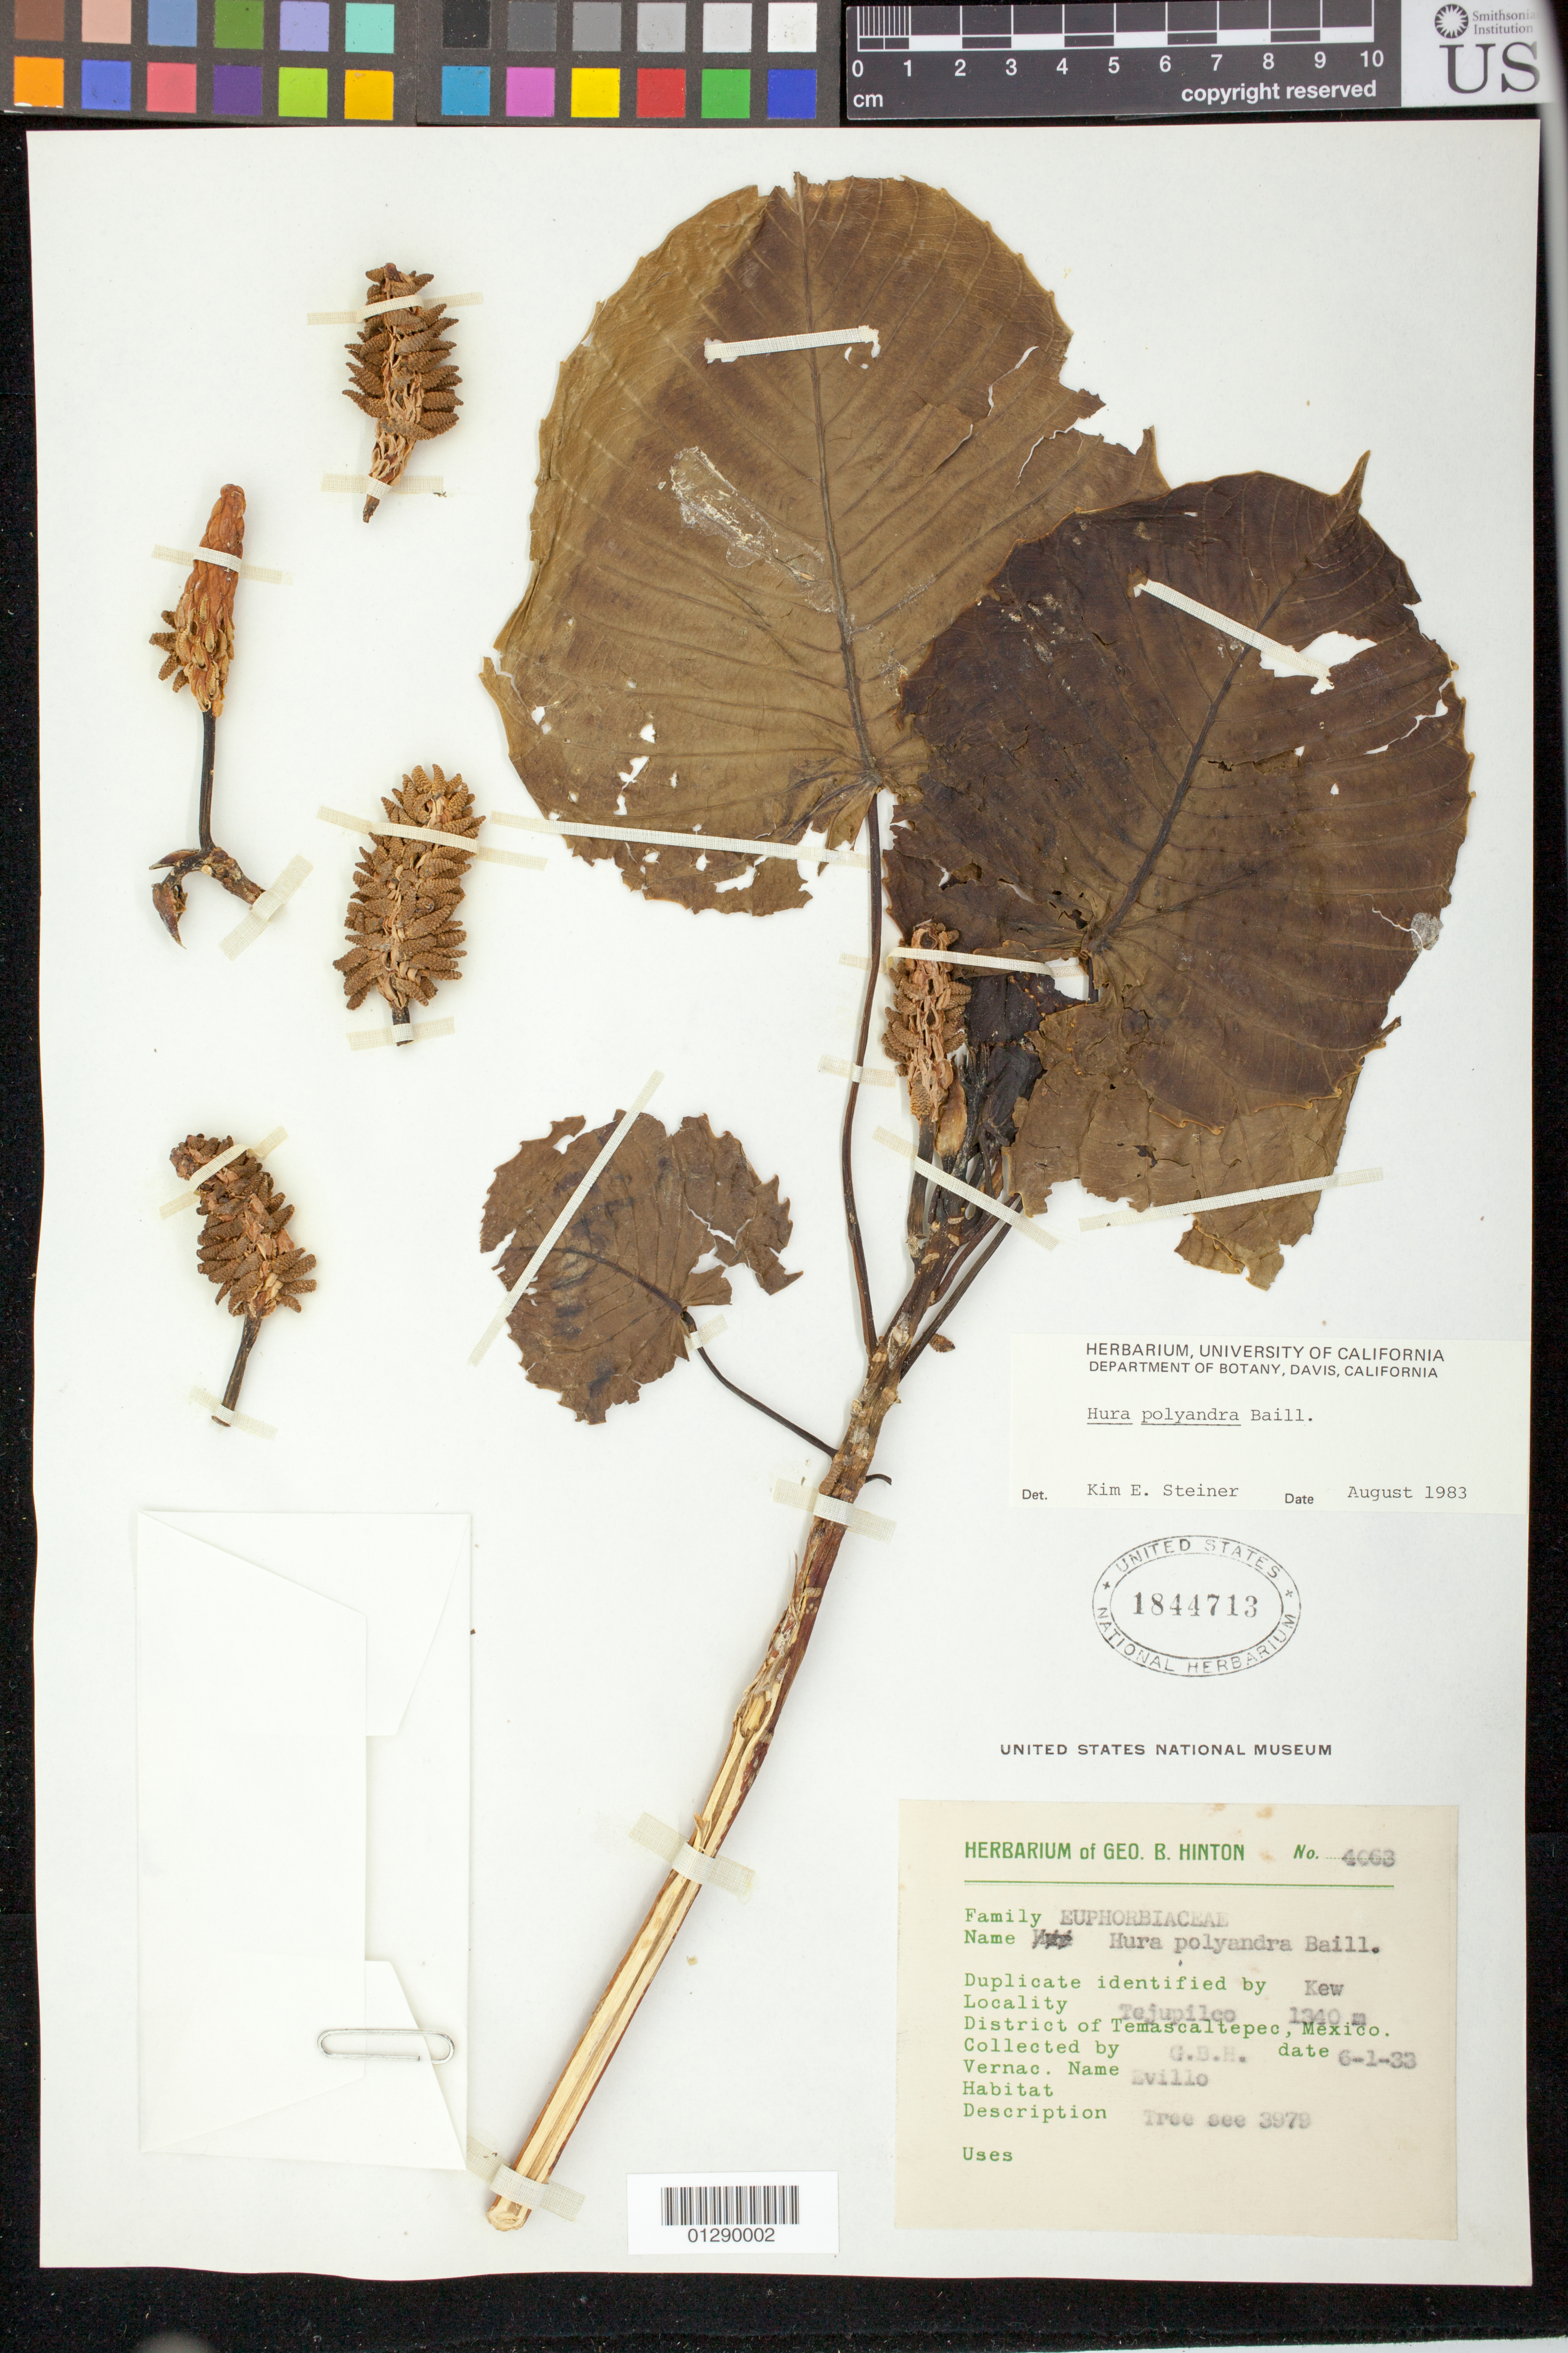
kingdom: Plantae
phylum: Tracheophyta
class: Magnoliopsida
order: Malpighiales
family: Euphorbiaceae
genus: Hura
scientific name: Hura polyandra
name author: Baill.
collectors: G. B. Hinton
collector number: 4063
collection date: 1933-06-01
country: Mexico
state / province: México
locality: Tejupilco,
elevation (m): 1340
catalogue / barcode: US 1844713